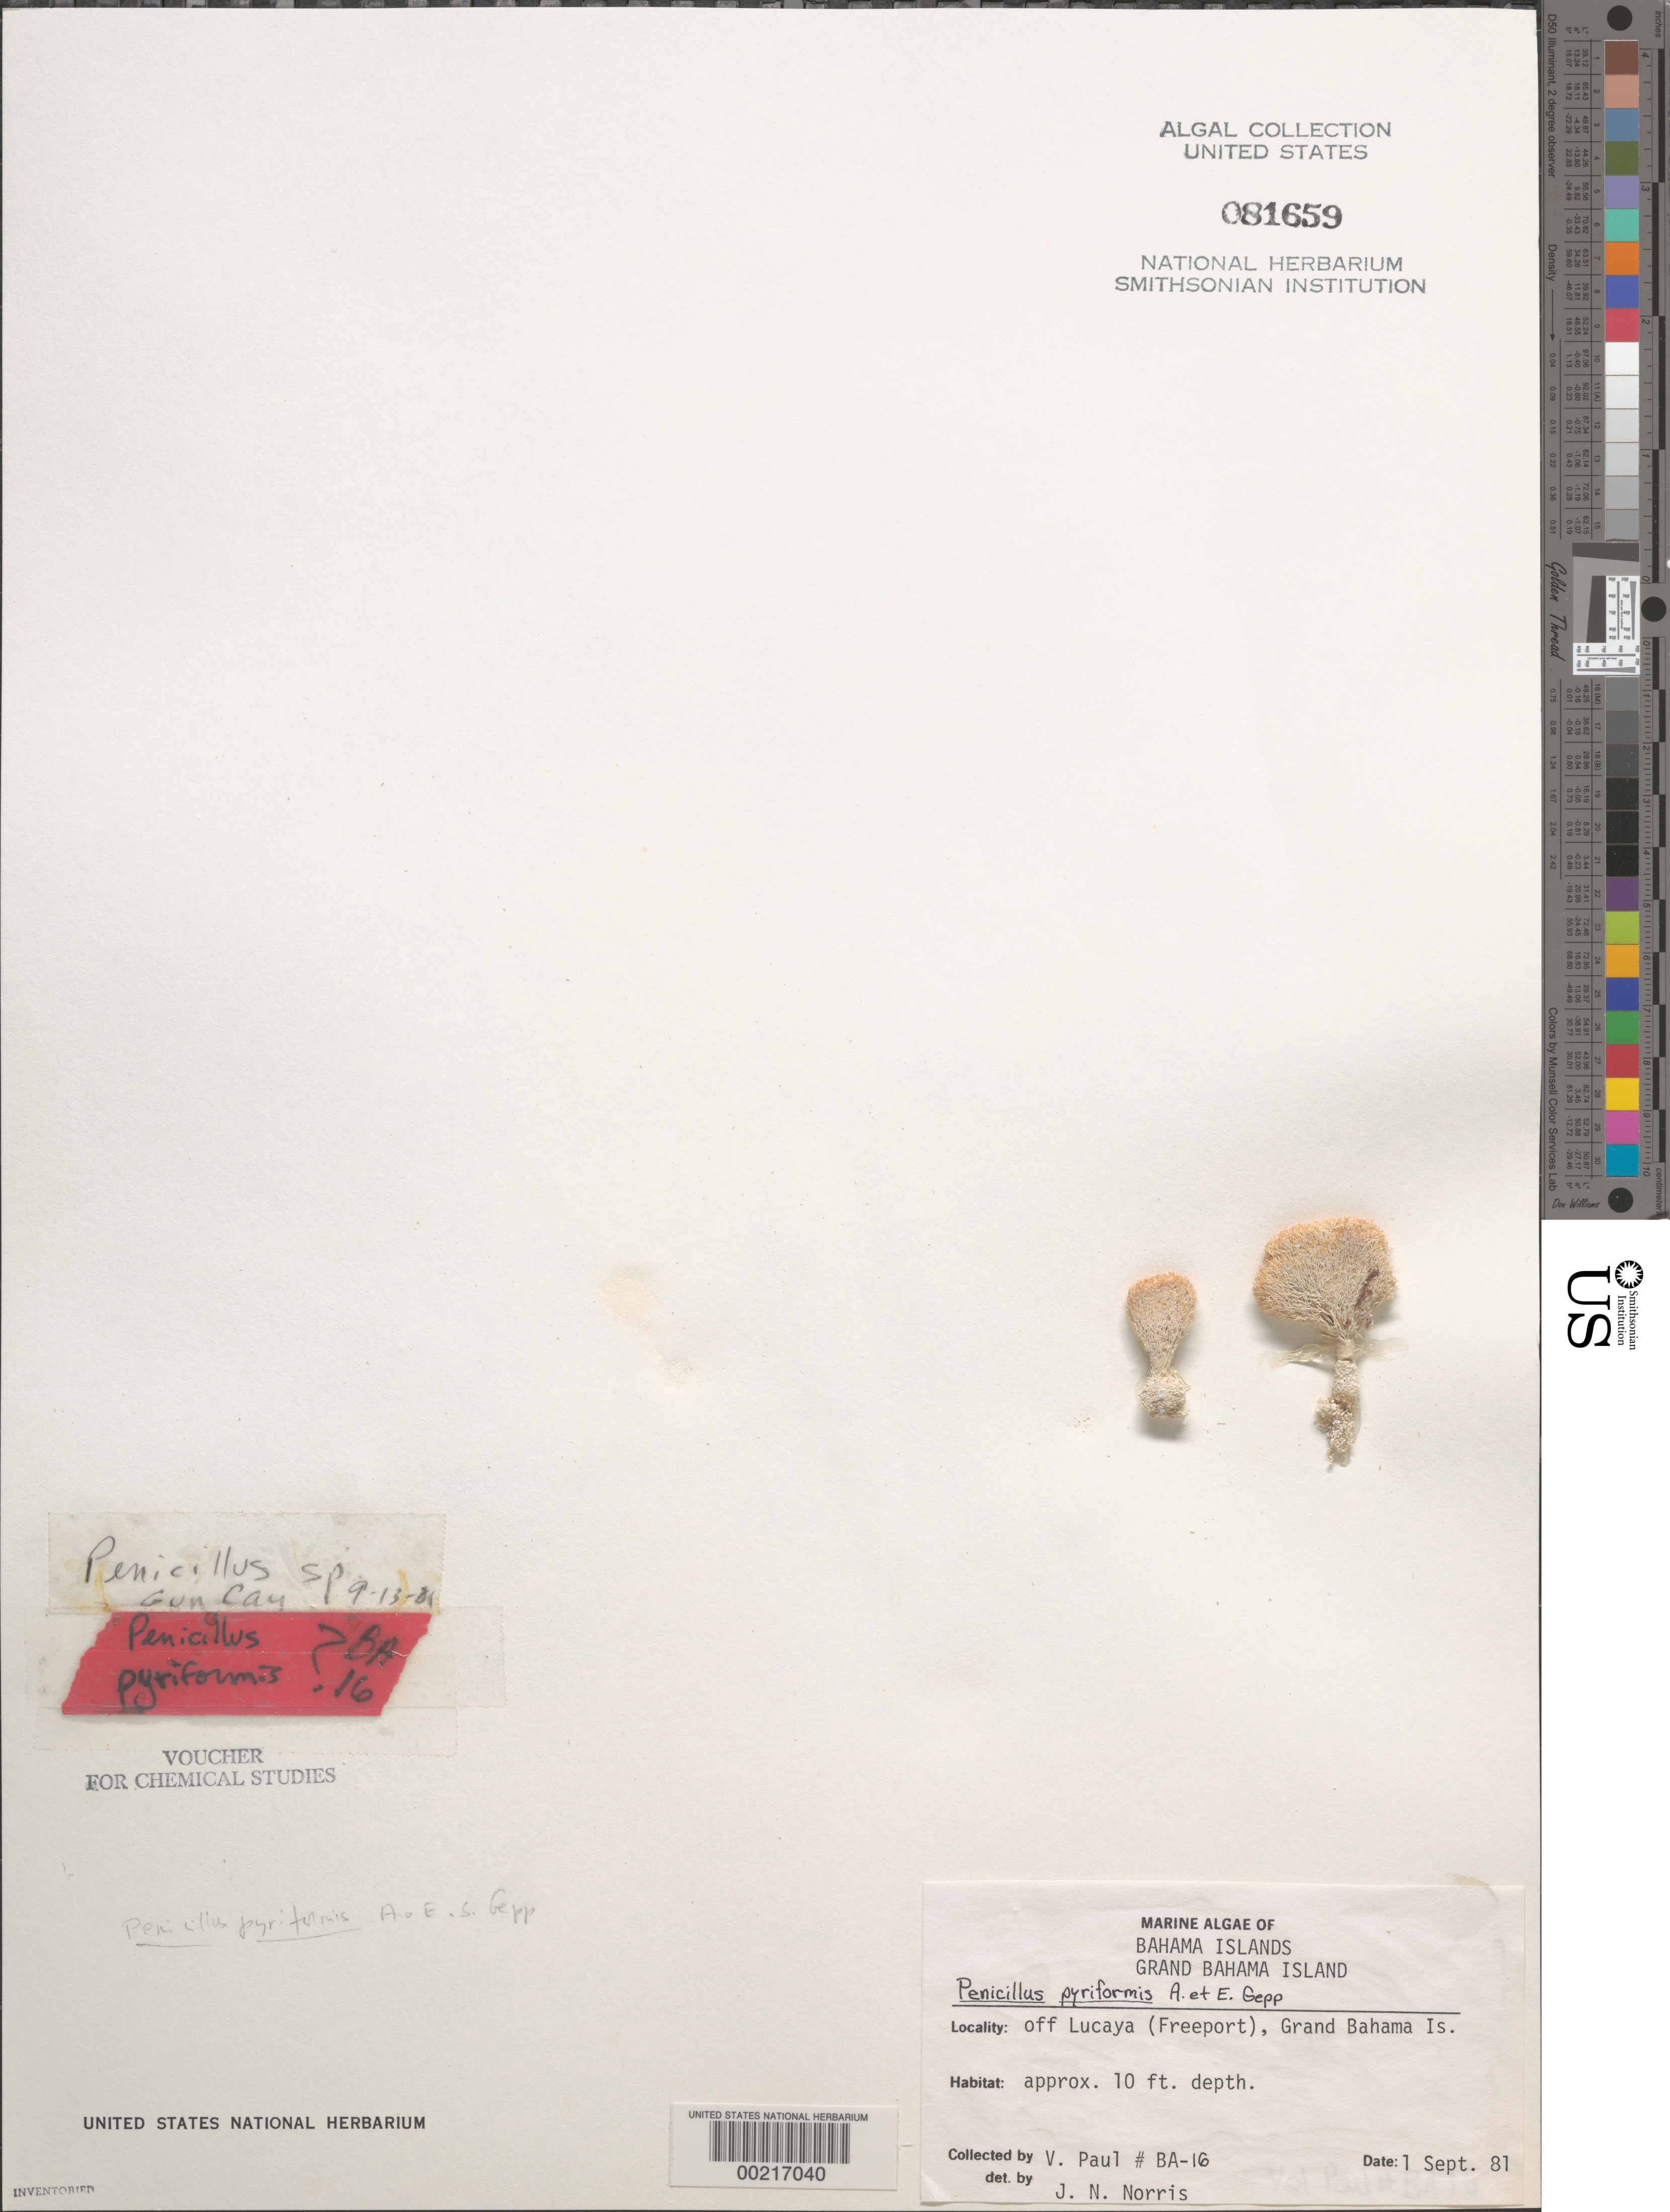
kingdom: Plantae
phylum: Chlorophyta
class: Ulvophyceae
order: Bryopsidales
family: Udoteaceae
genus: Penicillus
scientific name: Penicillus pyriformis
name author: A. Gepp & E. Gepp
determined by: Norris, James N.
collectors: V. Paul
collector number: Ba-16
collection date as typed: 01 Sep 1981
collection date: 1981-09-01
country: Bahamas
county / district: Grand Bahama District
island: Grand Bahama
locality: Off Lucaya (Freeport)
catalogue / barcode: US 81659